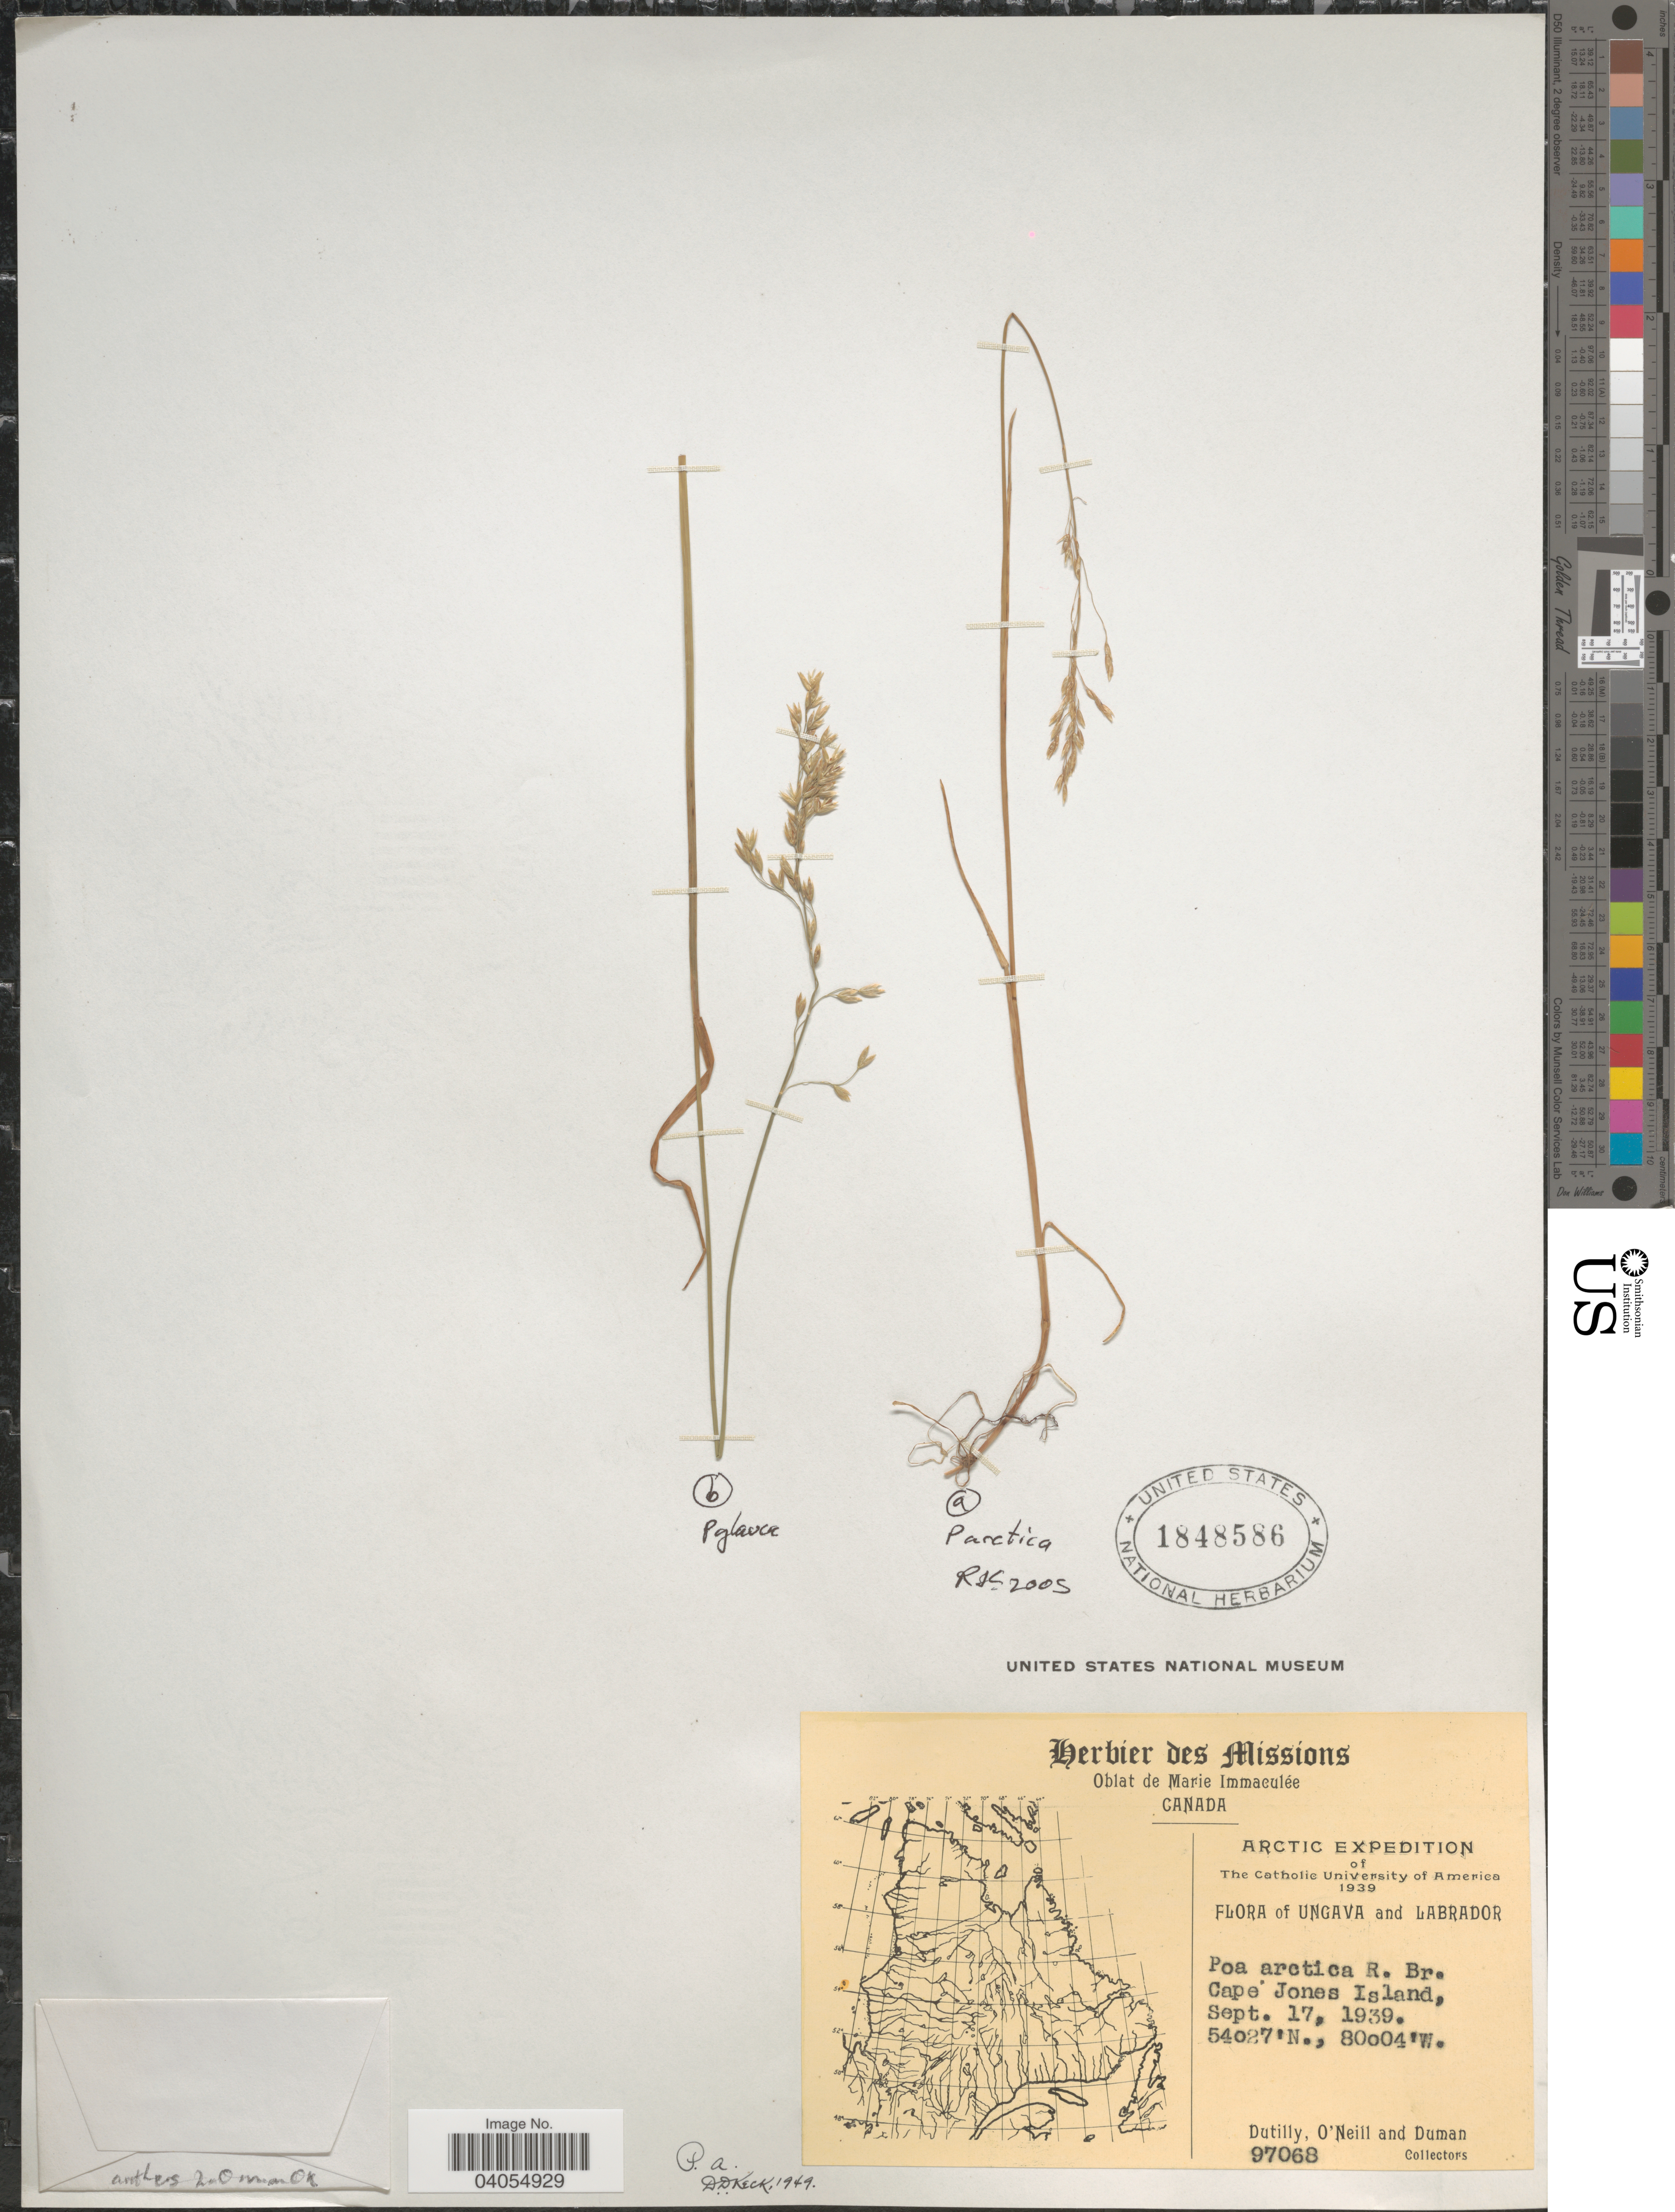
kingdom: Plantae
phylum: Tracheophyta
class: Liliopsida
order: Poales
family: Poaceae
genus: Poa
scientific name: Poa arctica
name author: R. Br.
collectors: -. Dutilly, -. O'Neill & -. Duman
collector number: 97068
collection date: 1939-09-17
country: Canada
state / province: Newfoundland and Labrador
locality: Ungava and Labrador. Cape Jones Island.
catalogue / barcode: US 1848586